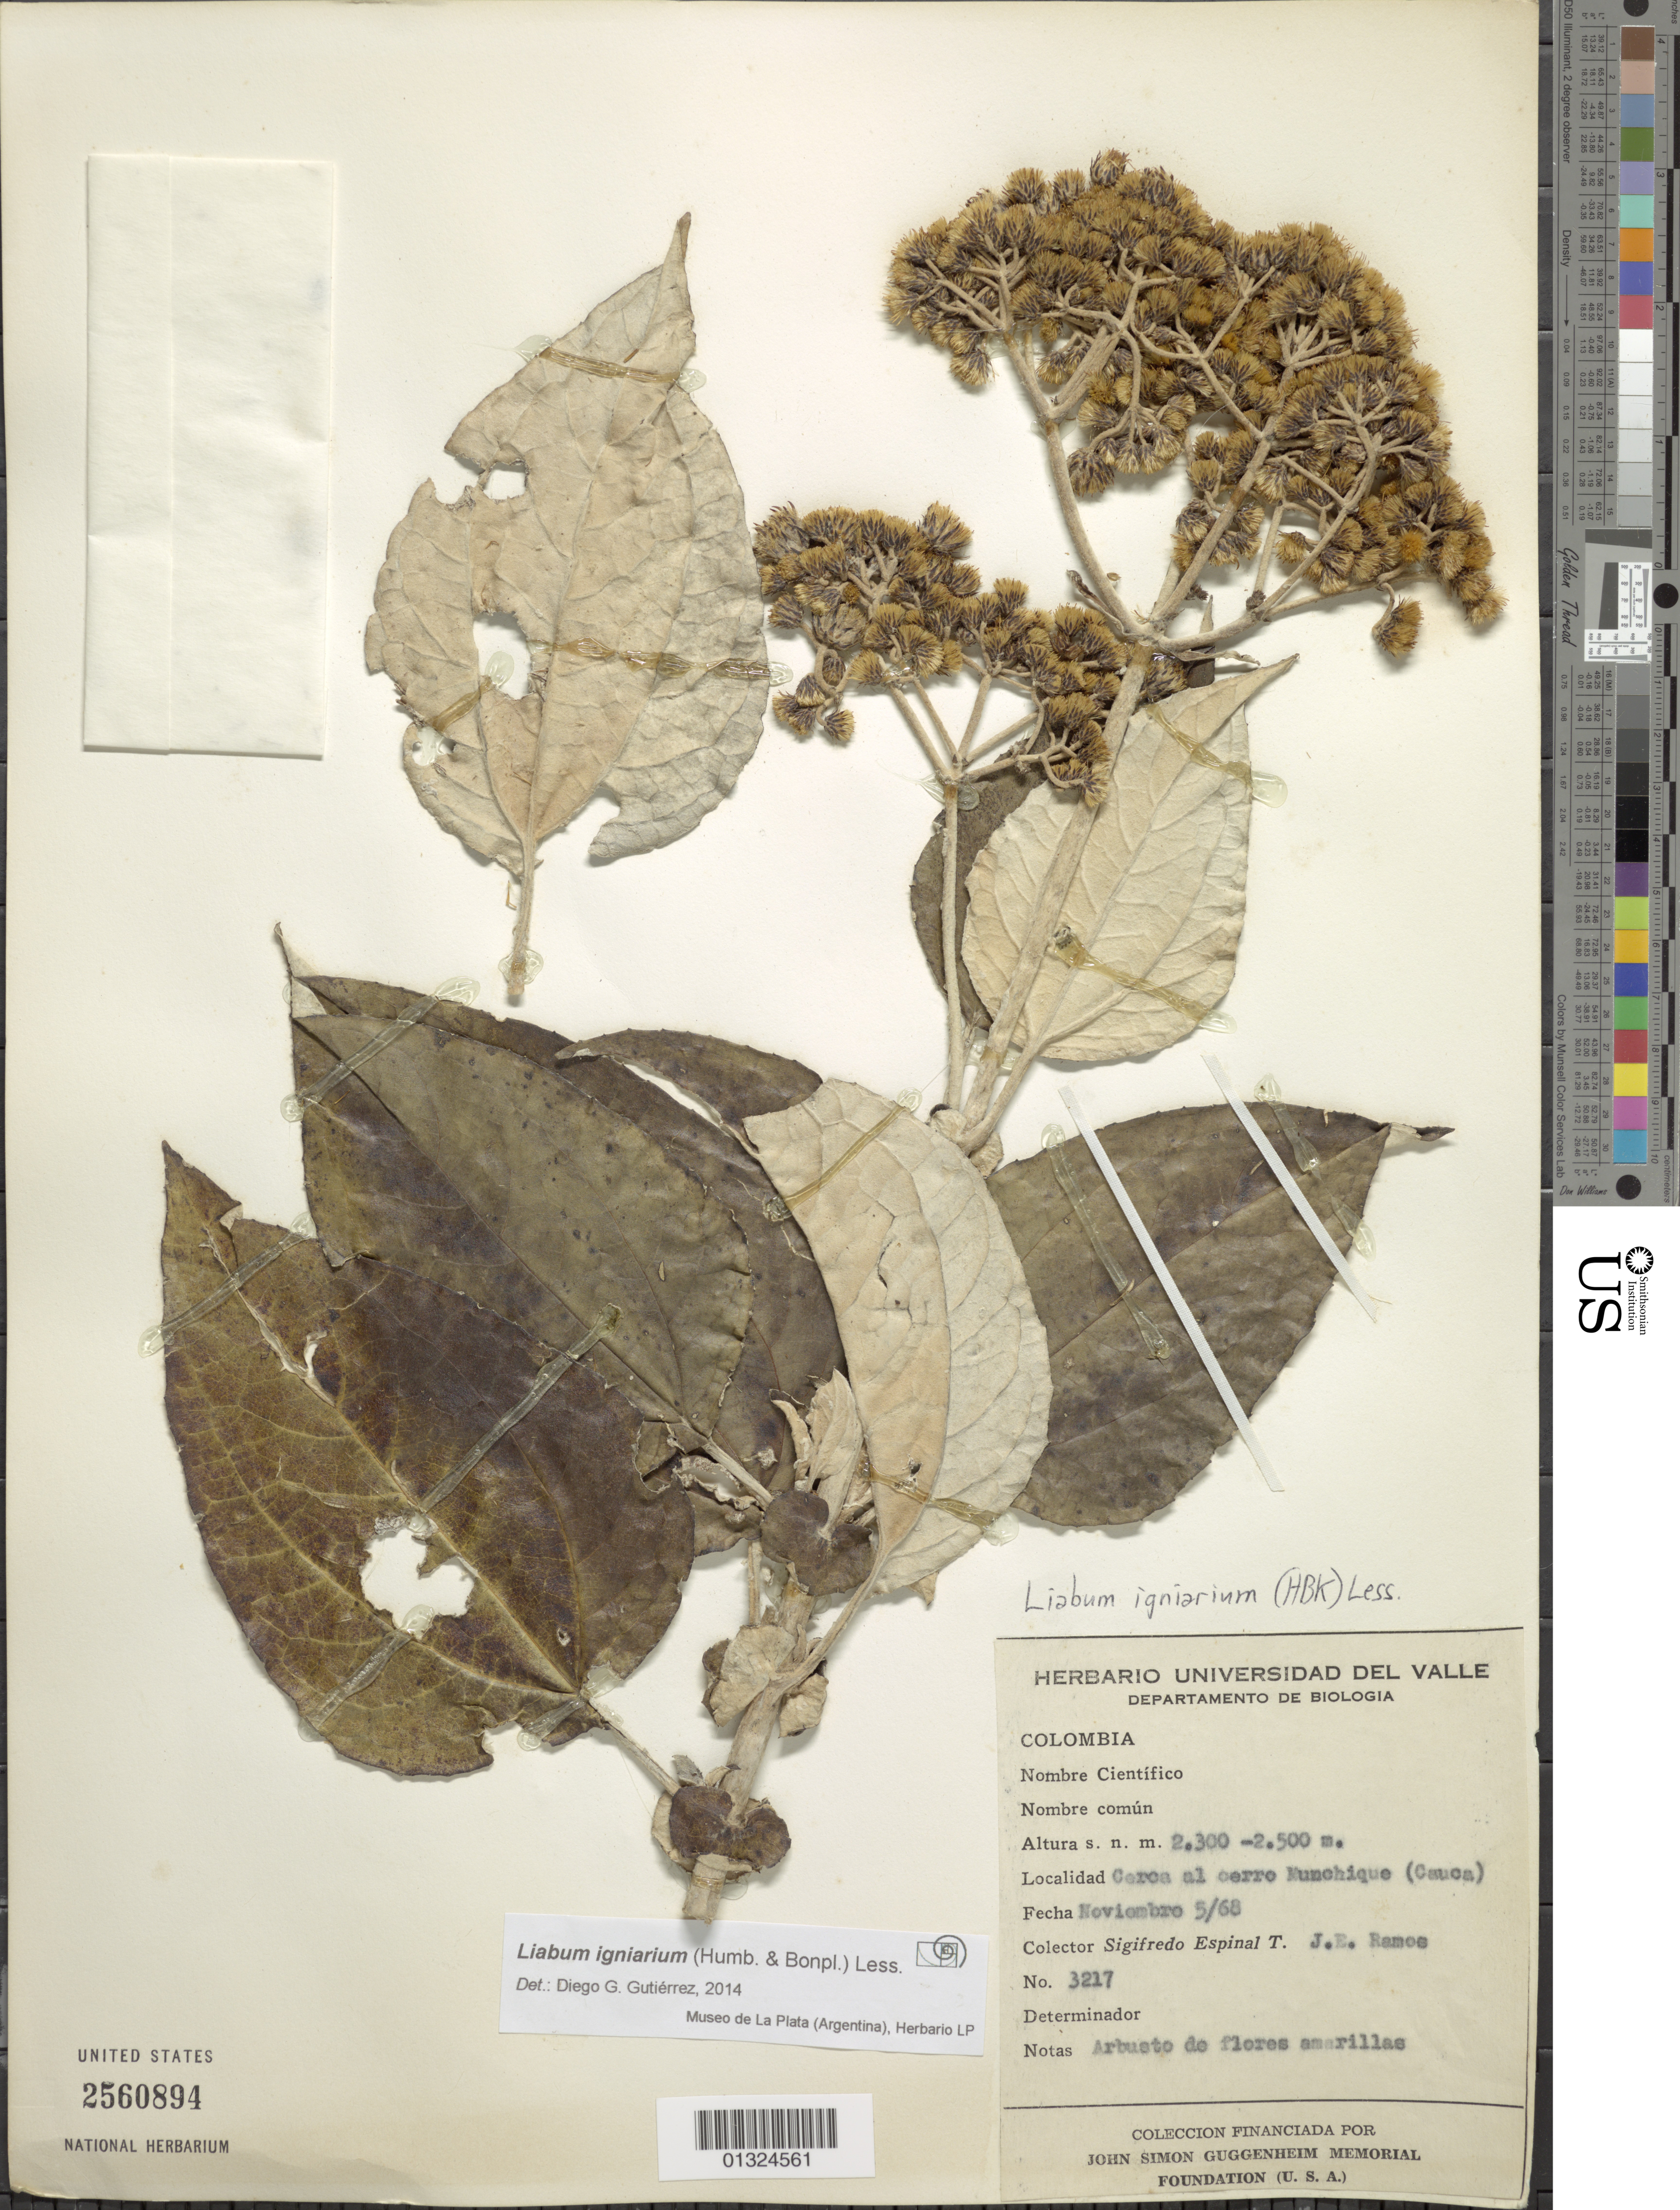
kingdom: Plantae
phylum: Tracheophyta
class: Magnoliopsida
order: Asterales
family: Asteraceae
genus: Liabum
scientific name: Liabum igniarium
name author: Less.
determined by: Gutierrez, D. G.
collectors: S. Espinal T. & J. E. Ramos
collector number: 3217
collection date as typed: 5 November 1968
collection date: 1968-11-05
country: Colombia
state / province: Cauca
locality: Cerca al cerro Muchique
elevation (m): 2300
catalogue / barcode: US 2560894